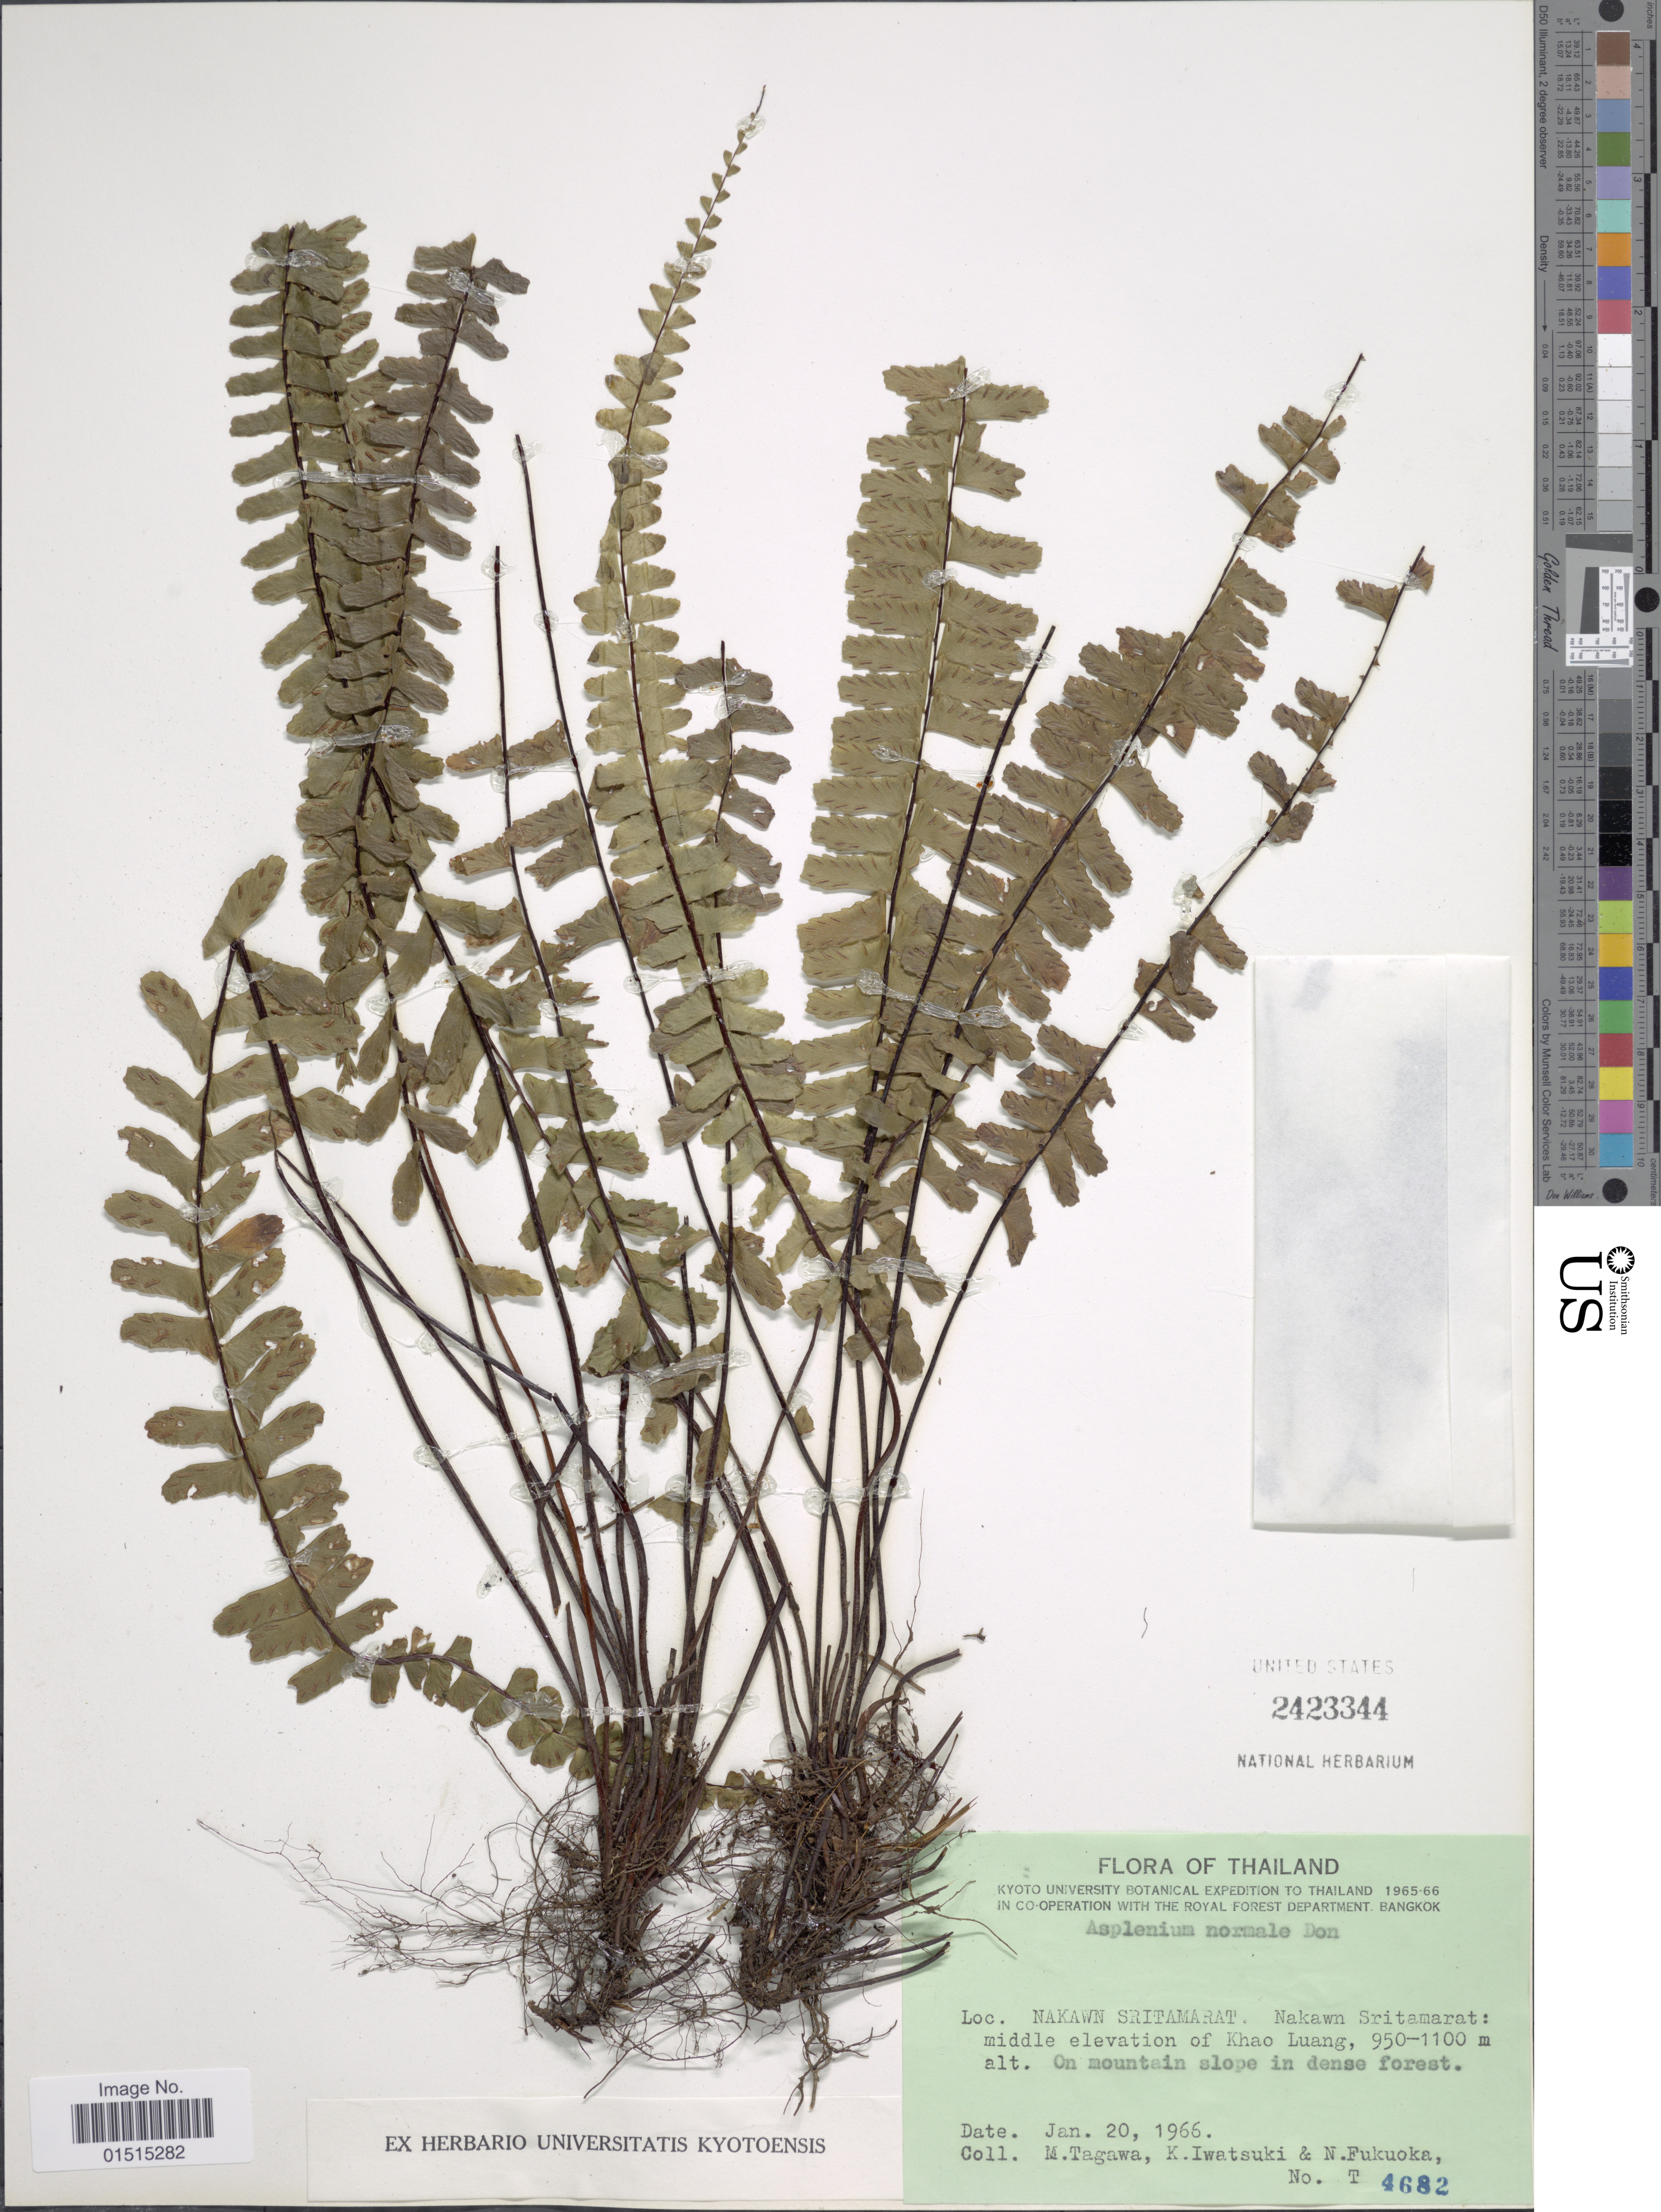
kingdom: Plantae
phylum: Tracheophyta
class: Polypodiopsida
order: Polypodiales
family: Aspleniaceae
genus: Asplenium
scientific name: Asplenium normale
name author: D. Don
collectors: M. Tagawa & K. Iwatsuki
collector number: T4682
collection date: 1966-01-20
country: Thailand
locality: Nakawn Sritamarat: middle elevation of Khao Luang. On mountain slope in dense forest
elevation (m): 950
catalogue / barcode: US 2423344